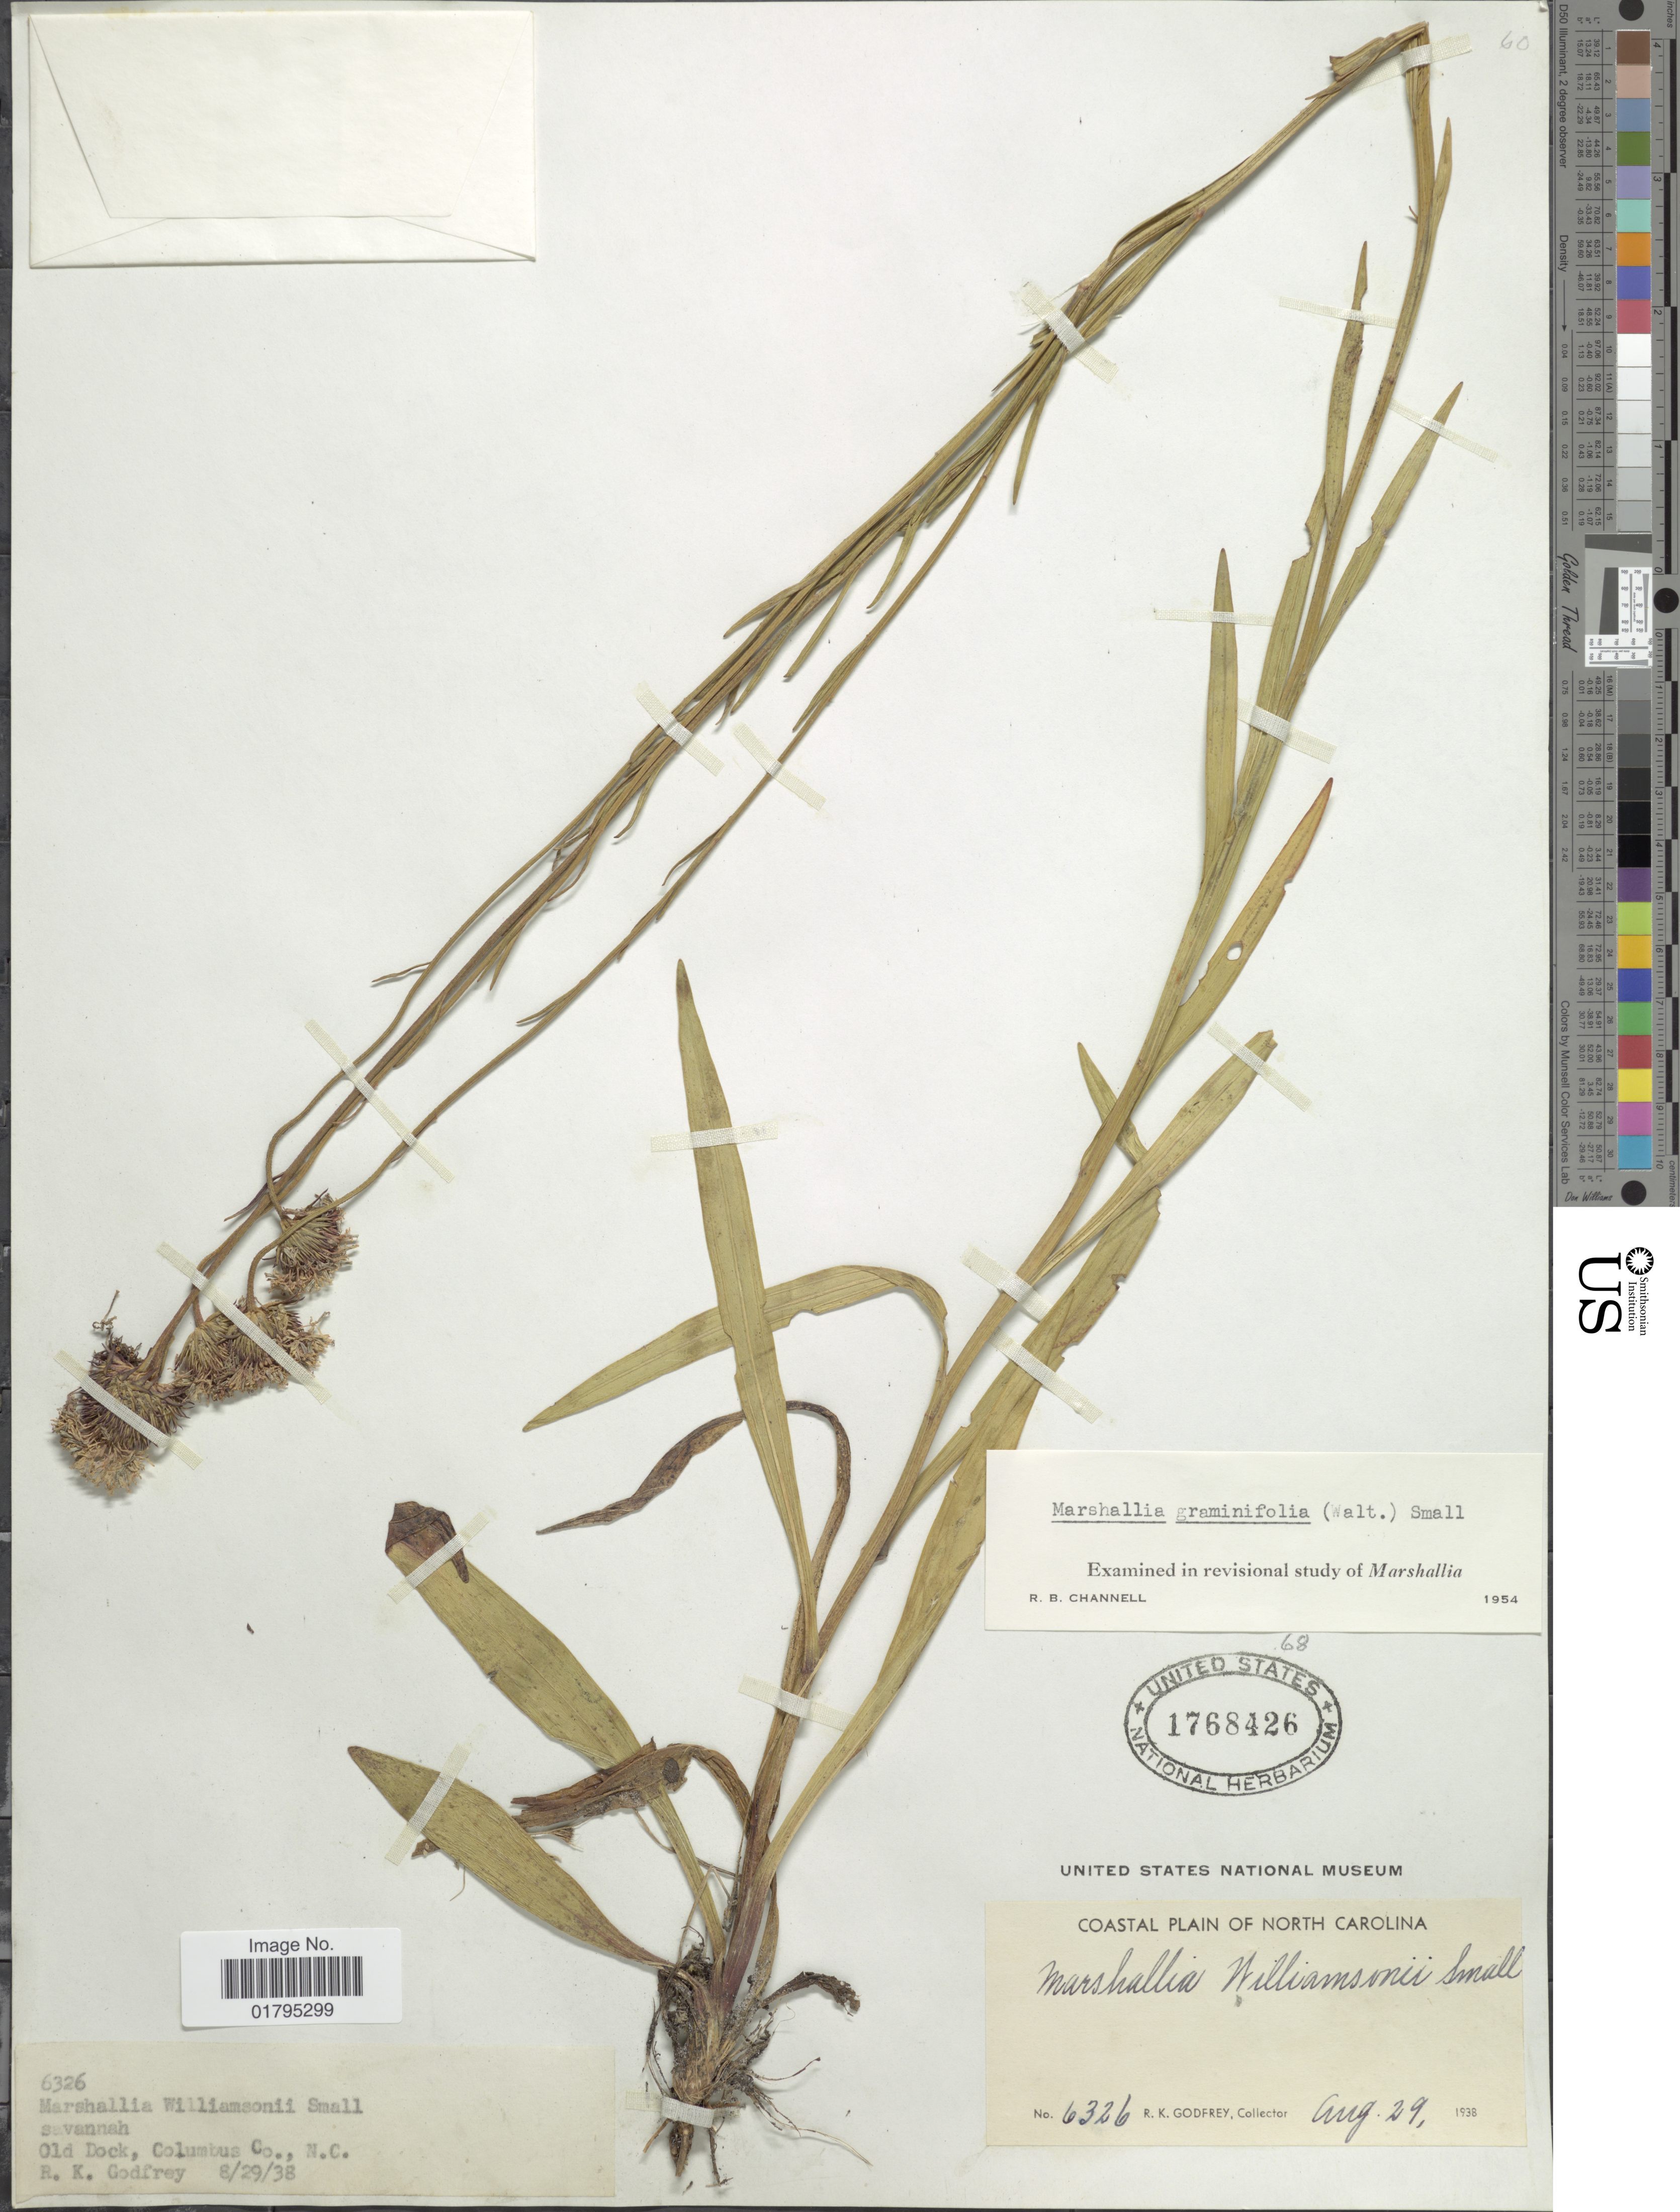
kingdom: Plantae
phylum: Tracheophyta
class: Magnoliopsida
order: Asterales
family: Asteraceae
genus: Marshallia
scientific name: Marshallia graminifolia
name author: (Walter) Small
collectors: R. K. Godfrey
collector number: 6326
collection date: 1938-08-29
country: United States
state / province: North Carolina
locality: North Carolina. Old Dock, Columbus Co.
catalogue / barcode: US 1768426